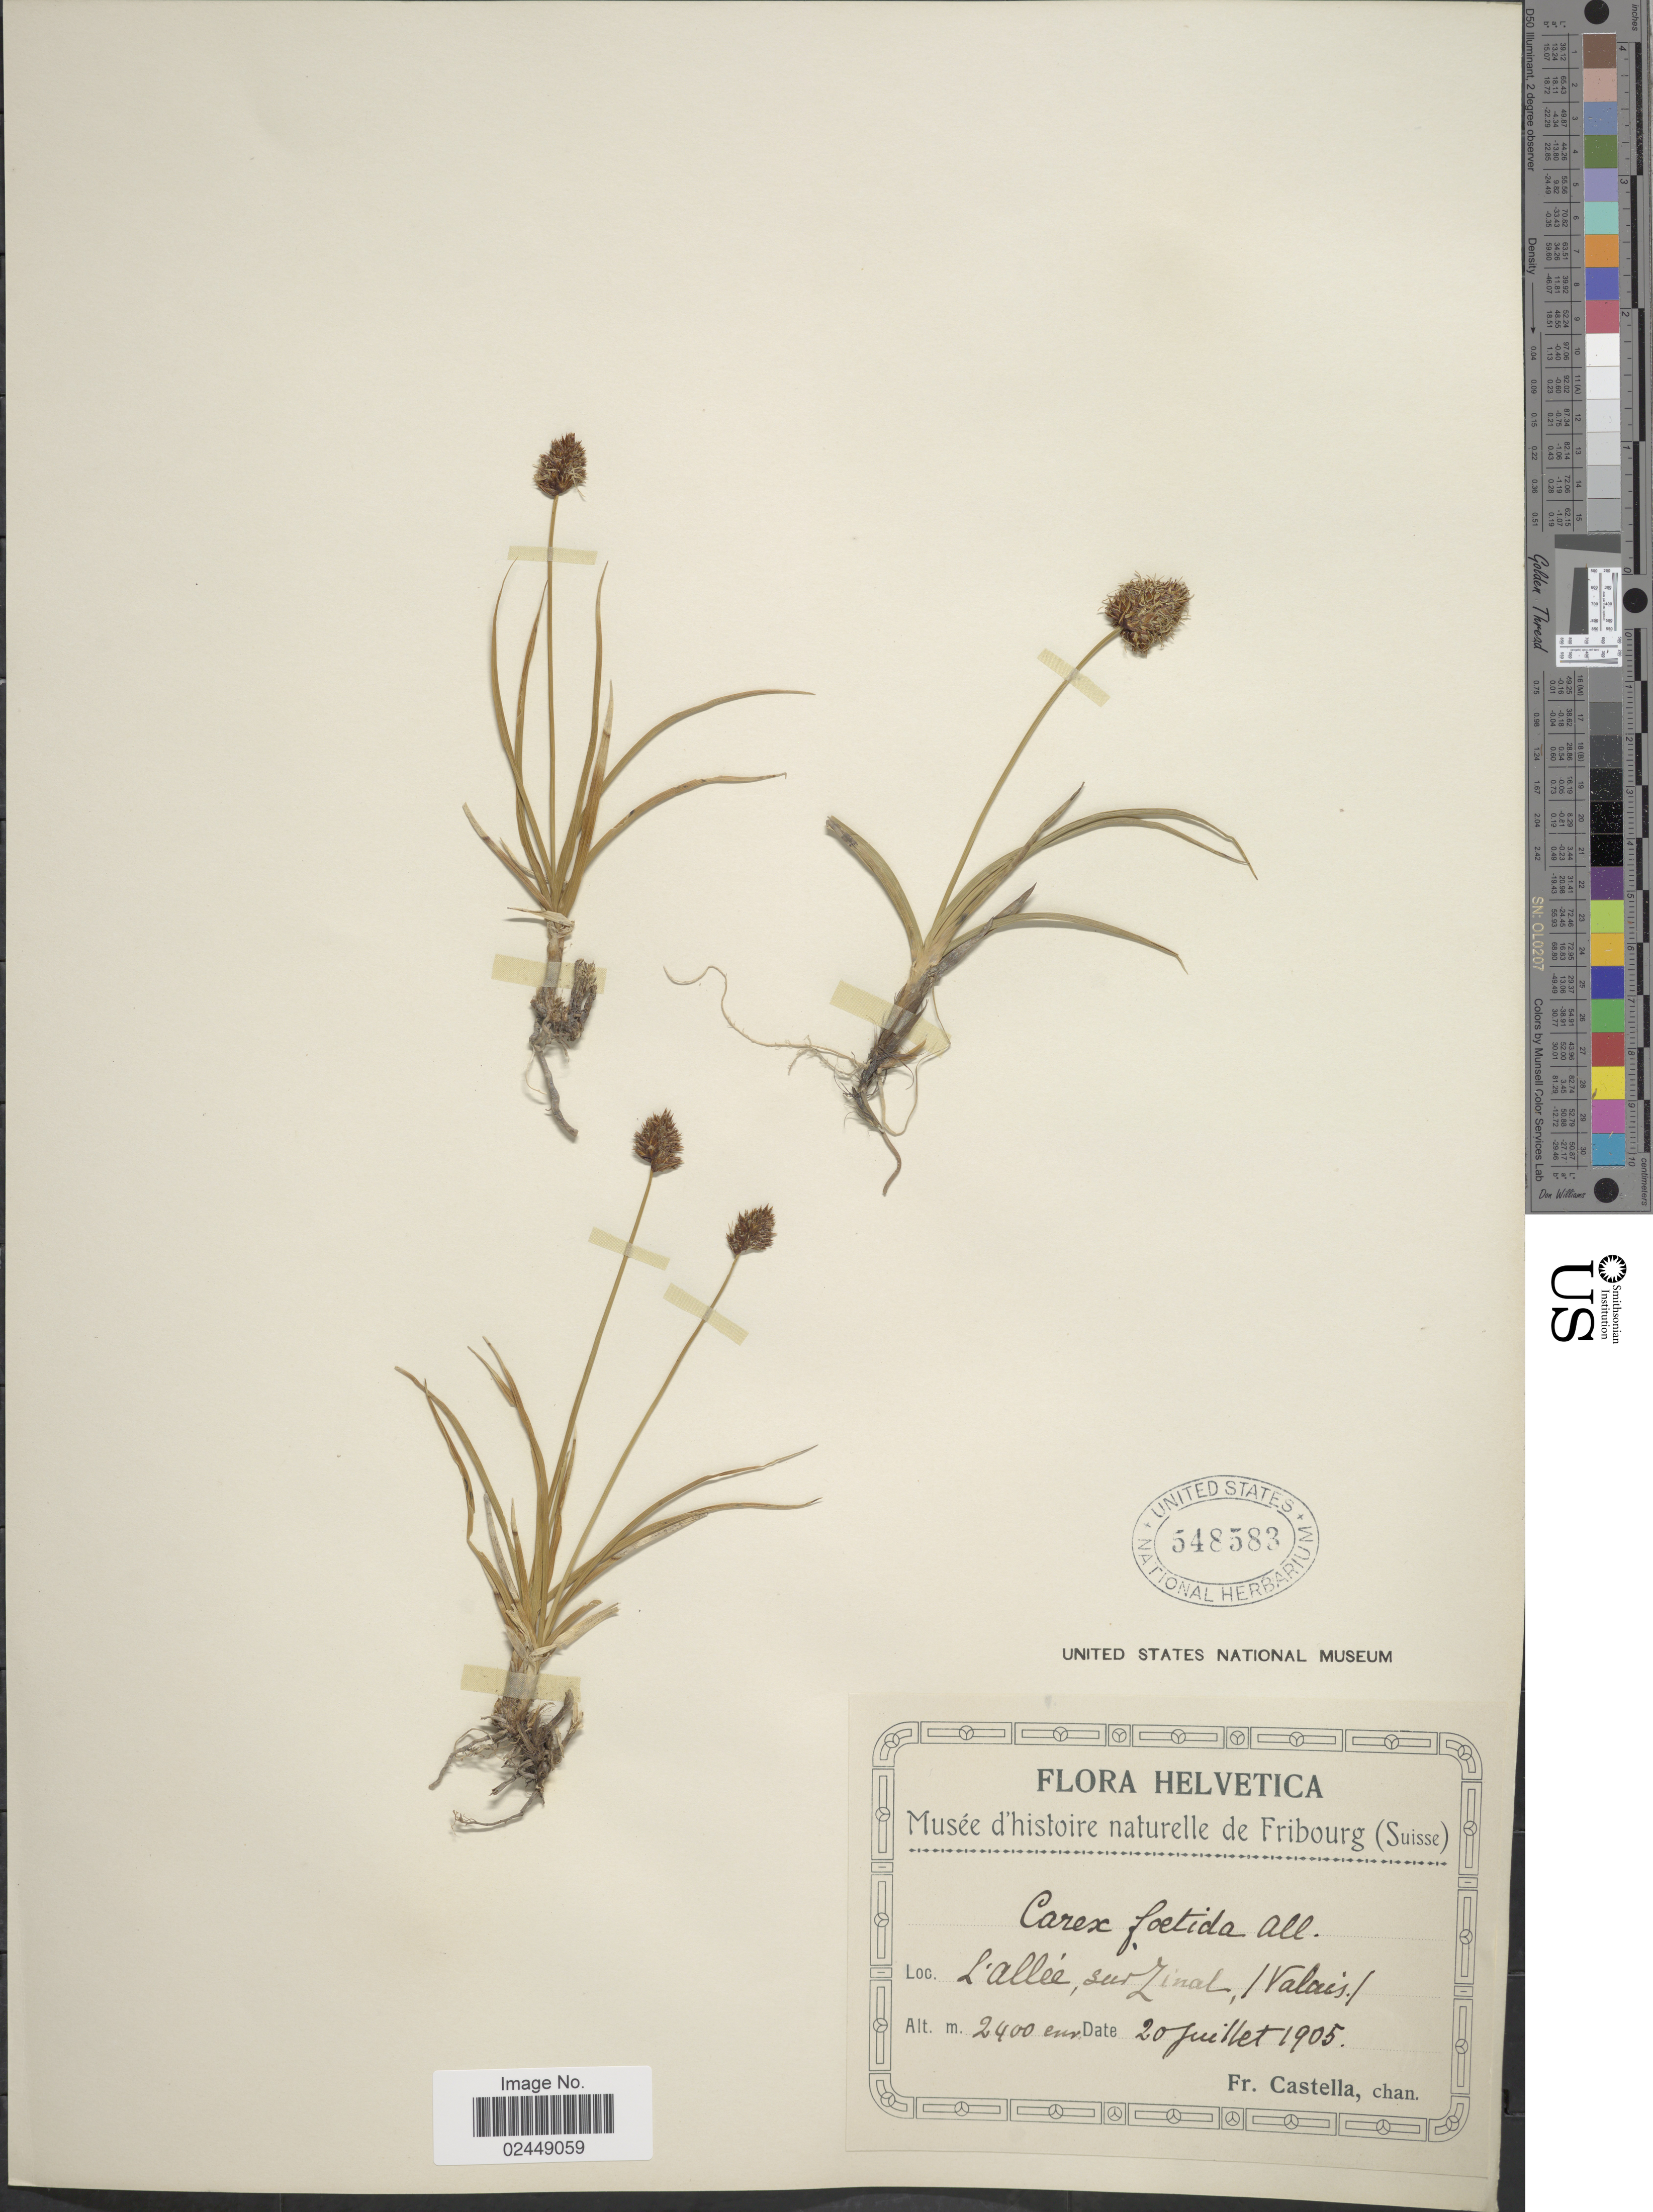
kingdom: Plantae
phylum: Tracheophyta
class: Liliopsida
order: Poales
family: Cyperaceae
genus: Carex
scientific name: Carex foetida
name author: All.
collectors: Fr. Castella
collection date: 1905-07-20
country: Switzerland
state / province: Valais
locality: Helvetica, L'Allée, sur Zinal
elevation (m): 2400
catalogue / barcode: US 548583